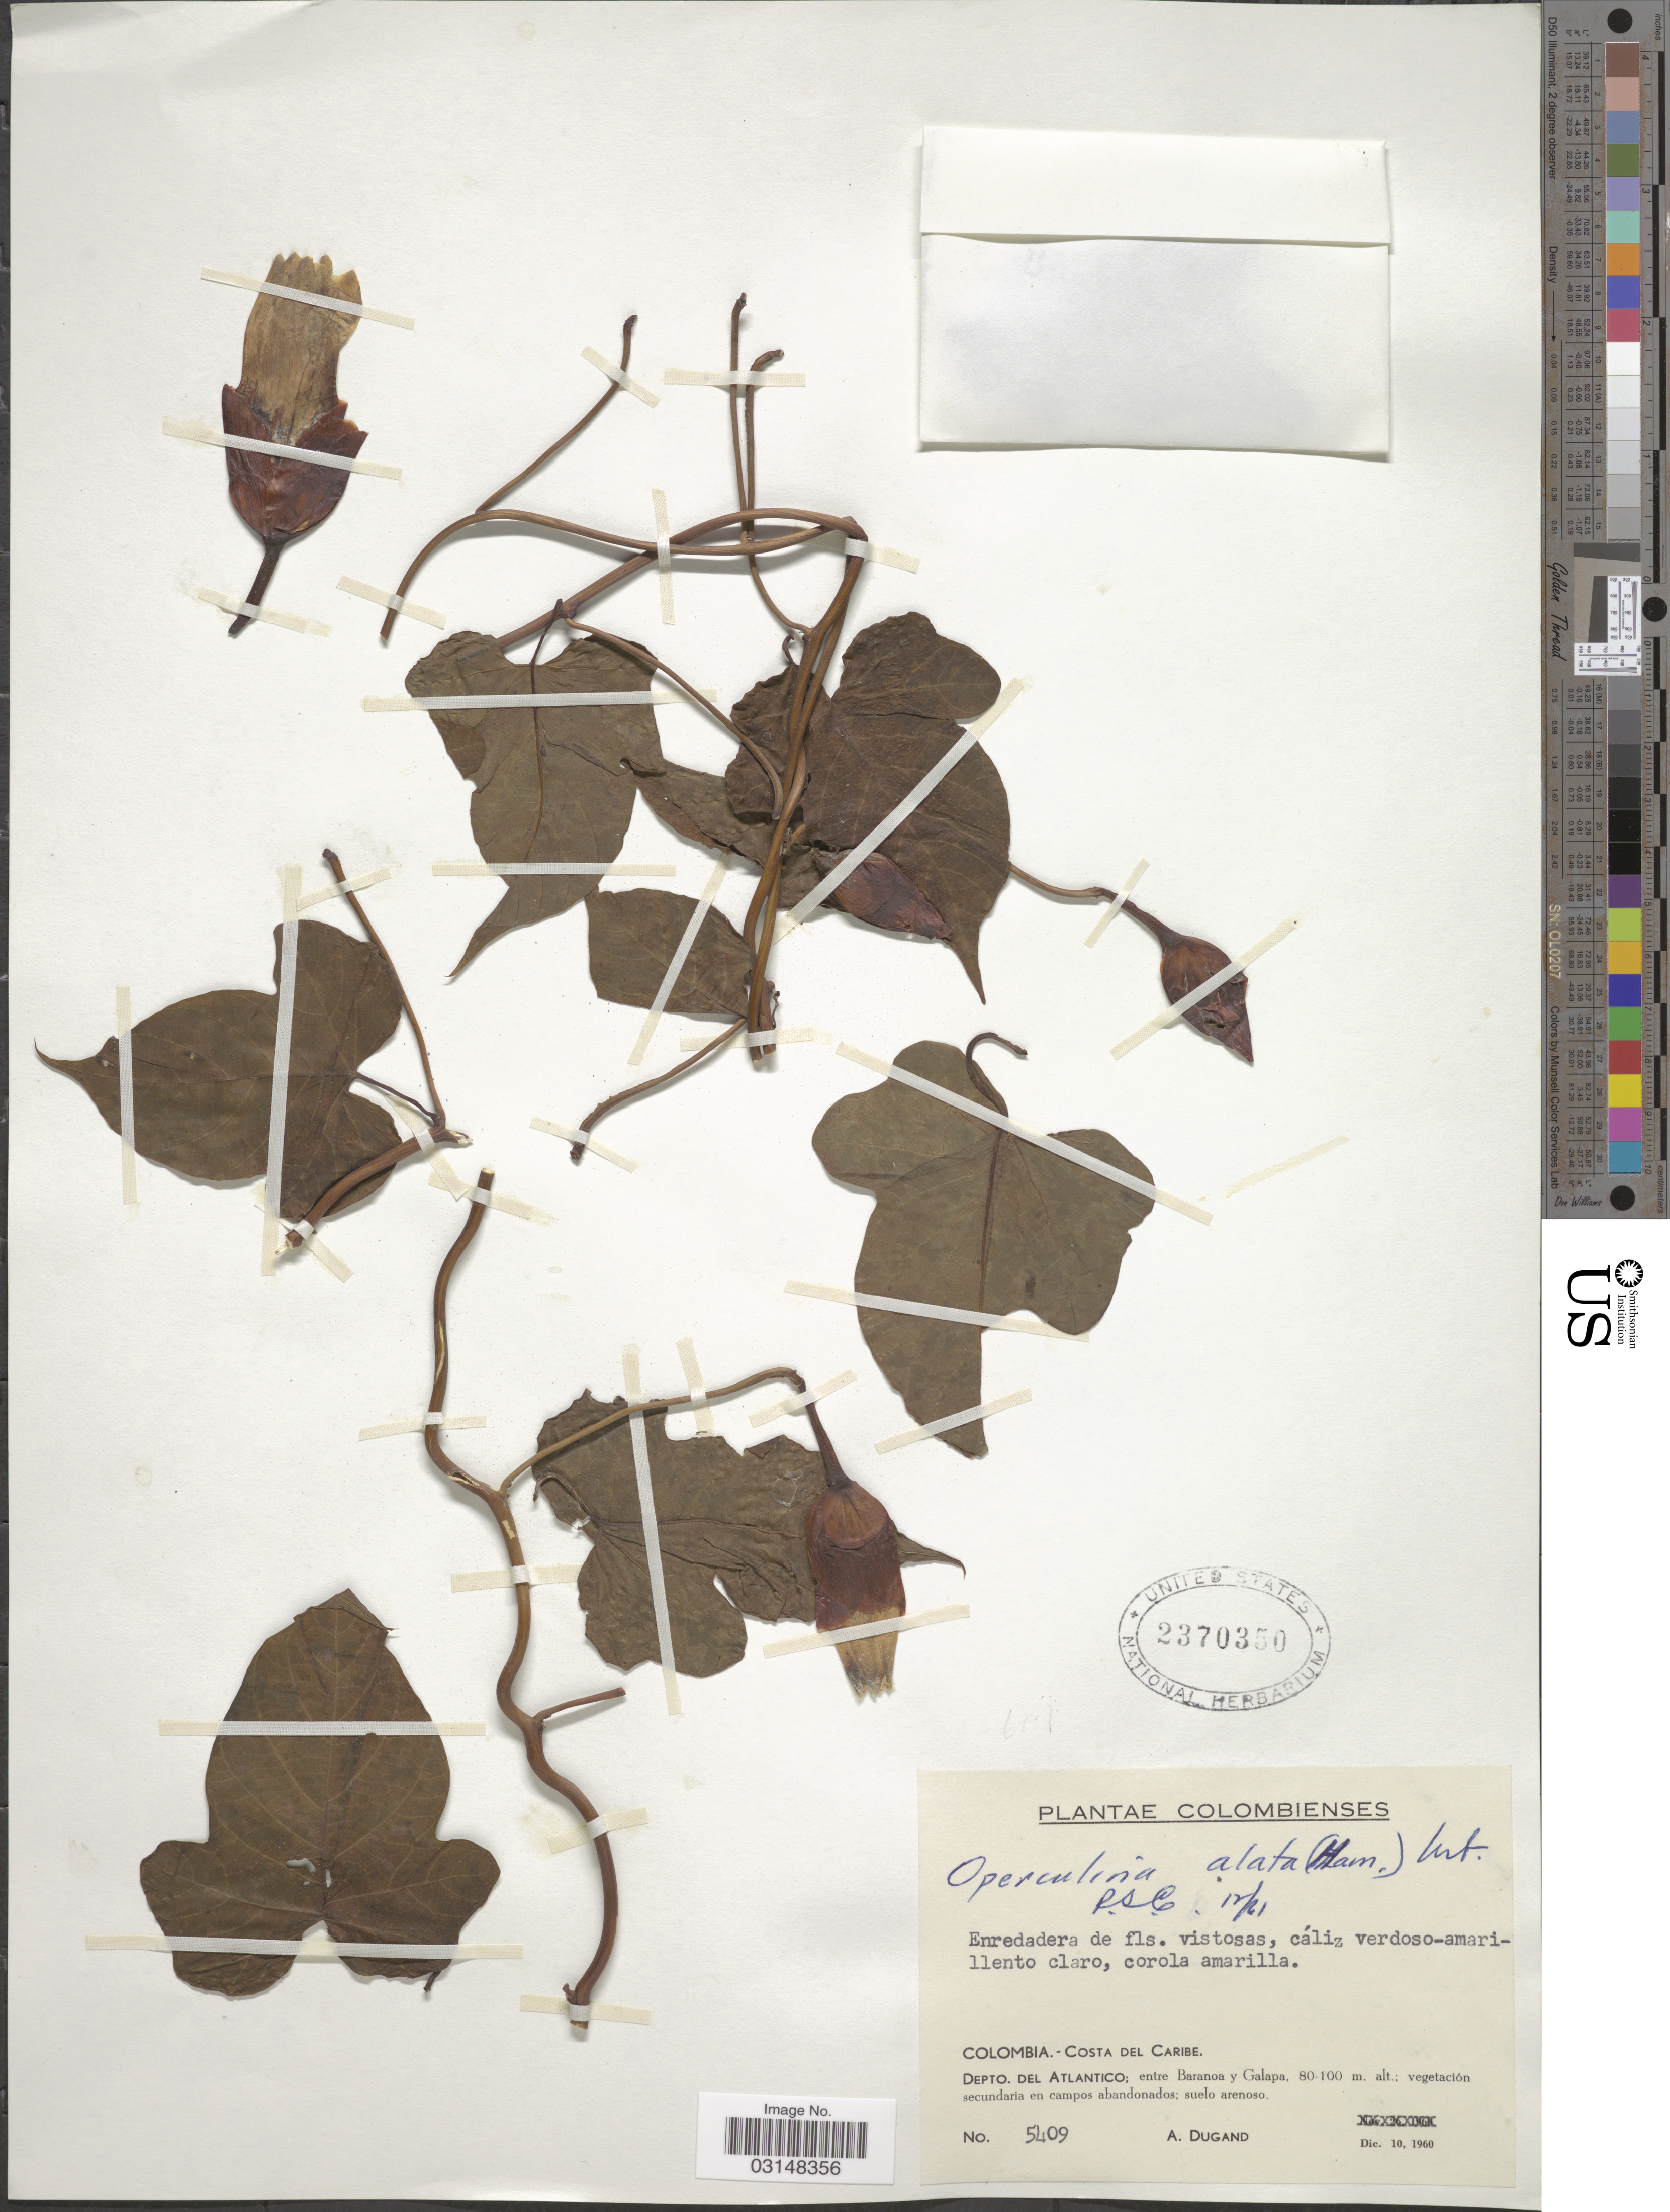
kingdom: Plantae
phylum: Tracheophyta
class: Magnoliopsida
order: Solanales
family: Convolvulaceae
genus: Operculina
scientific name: Operculina alata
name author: (Ham.) Urb.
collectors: A. Dugand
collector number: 5409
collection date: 1960-12-10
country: Colombia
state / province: Atlántico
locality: Costa del Caribe. Depto. del Atlantico; entre Baranoa y Galapa.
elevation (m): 80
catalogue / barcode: US 2370350